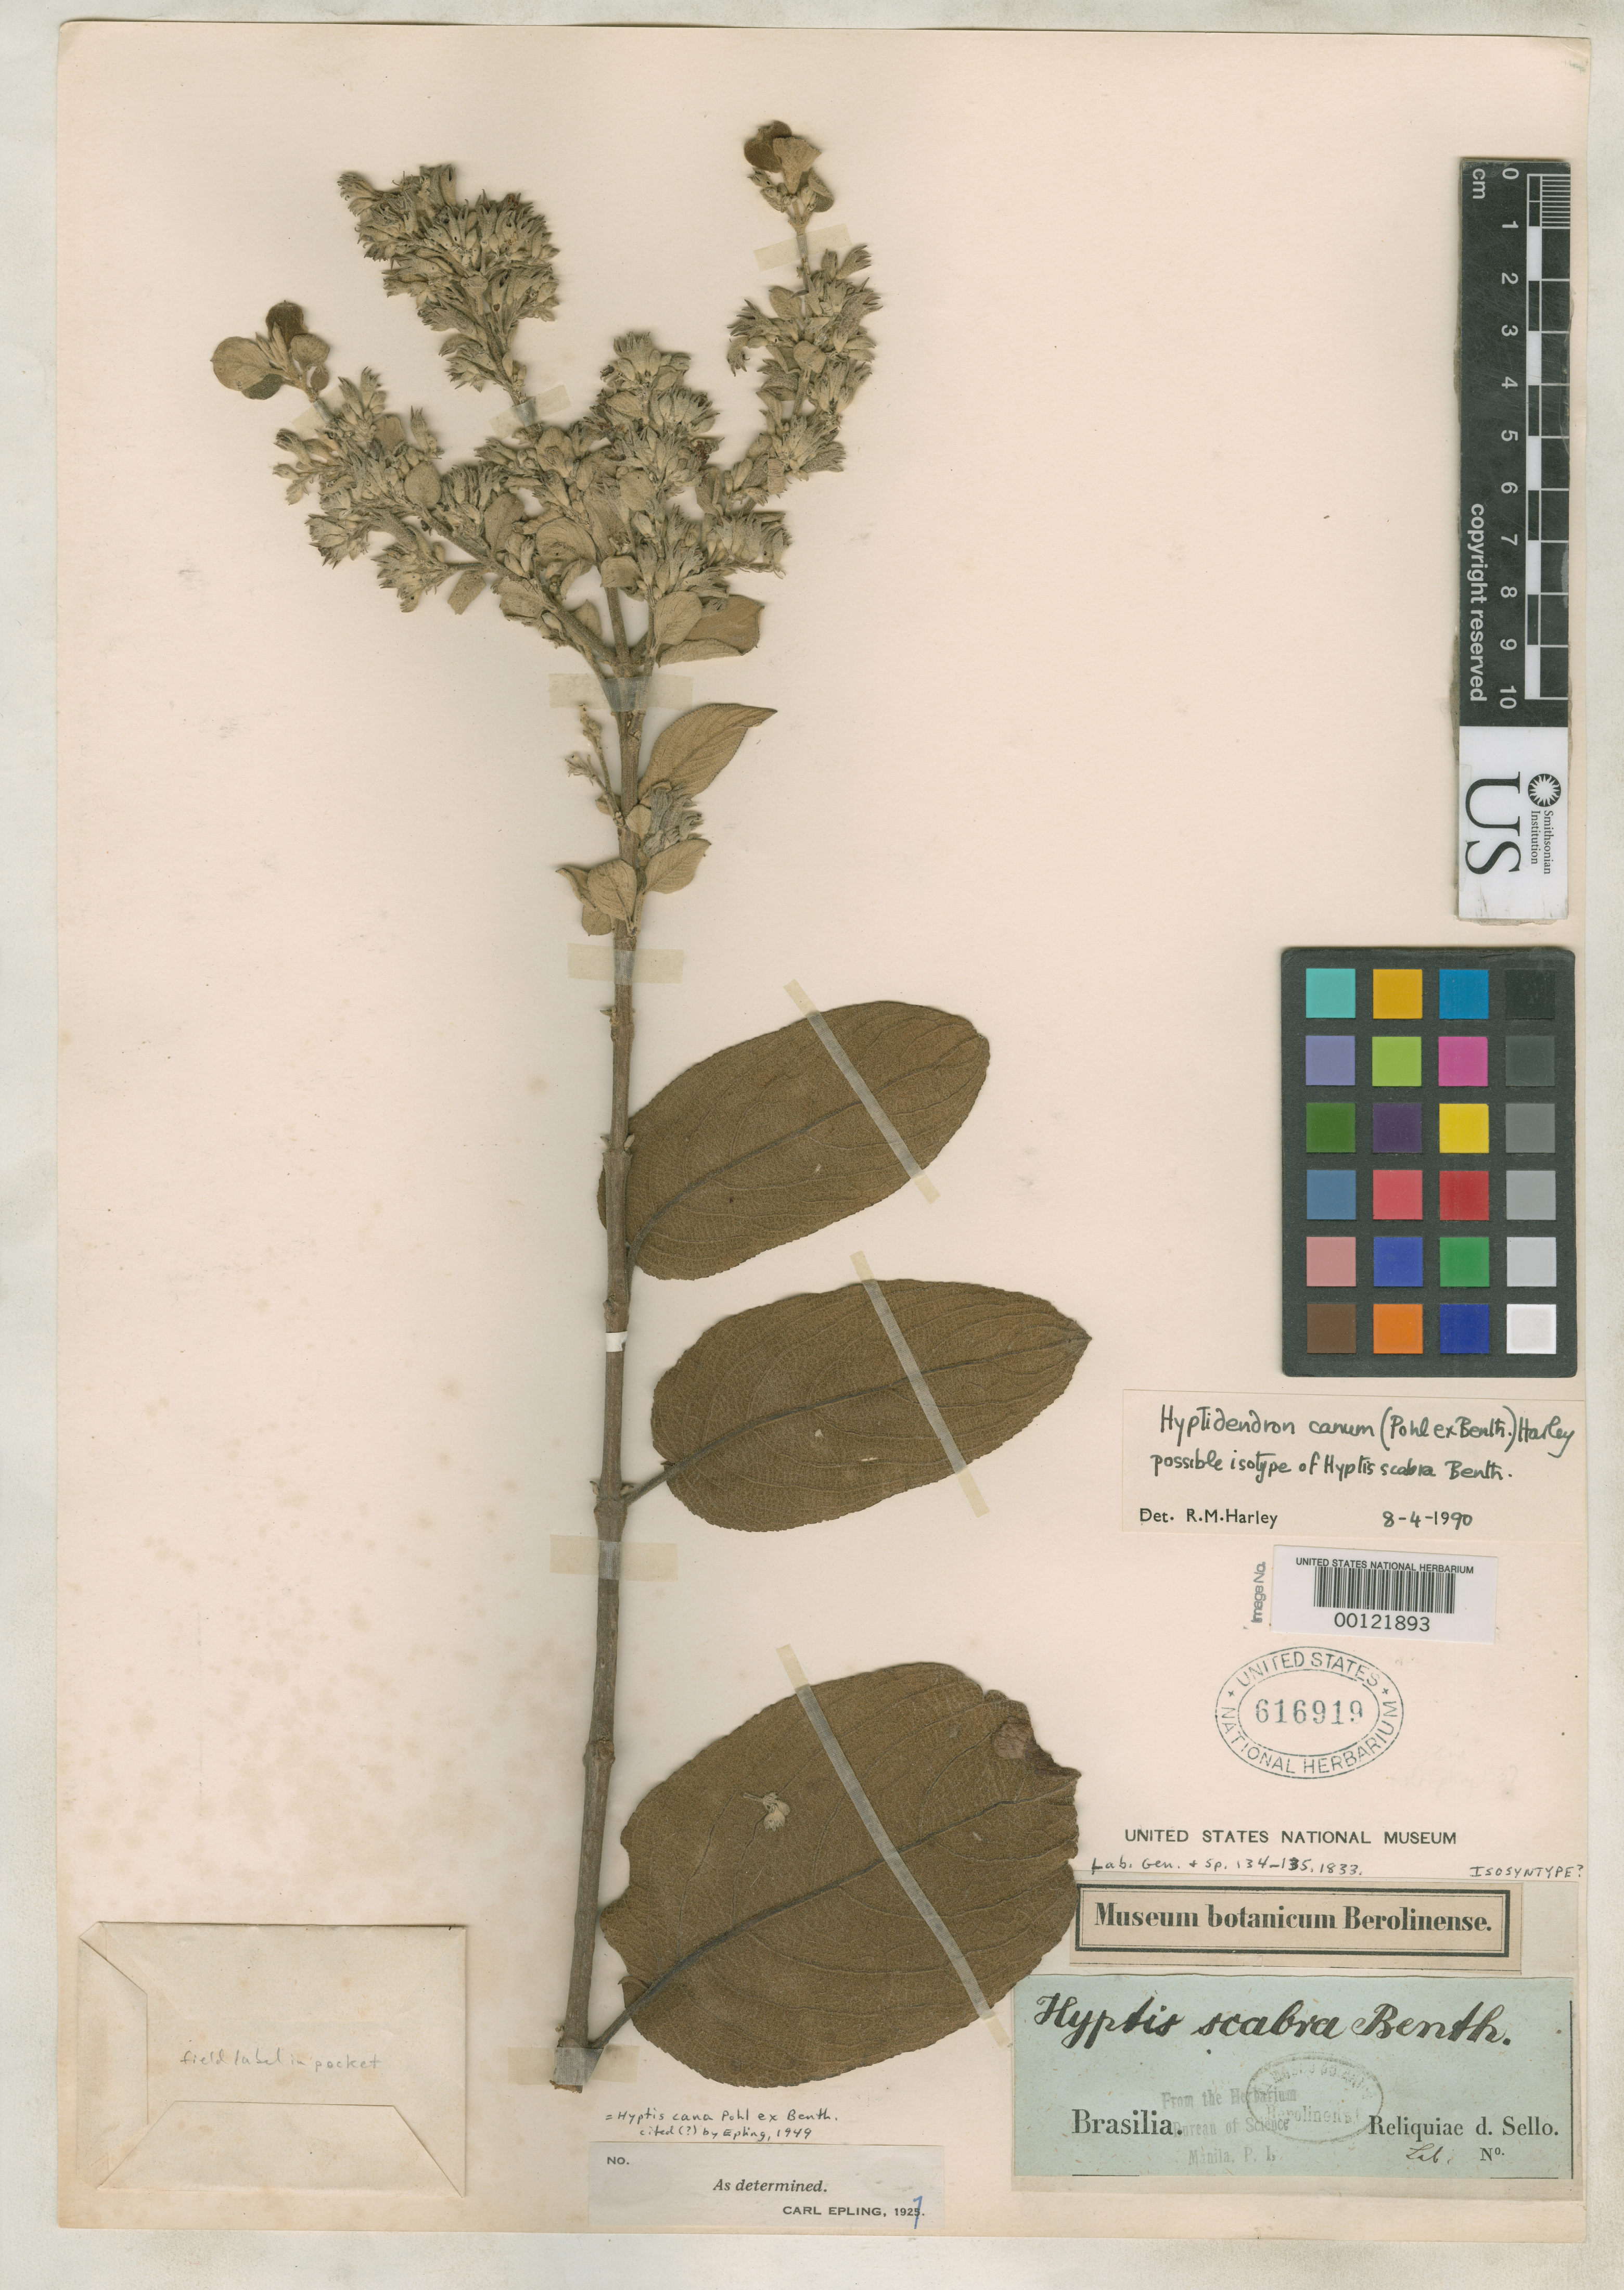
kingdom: Plantae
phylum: Tracheophyta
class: Magnoliopsida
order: Lamiales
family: Lamiaceae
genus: Hyptis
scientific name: Hyptis scabra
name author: Benth.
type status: Possible Isotype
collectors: F. Sellow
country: Brazil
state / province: Minas Gerais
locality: Serra de Santo Antonio, inter Tabuhiros Cobertosin serro Frio.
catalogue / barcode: US 616919